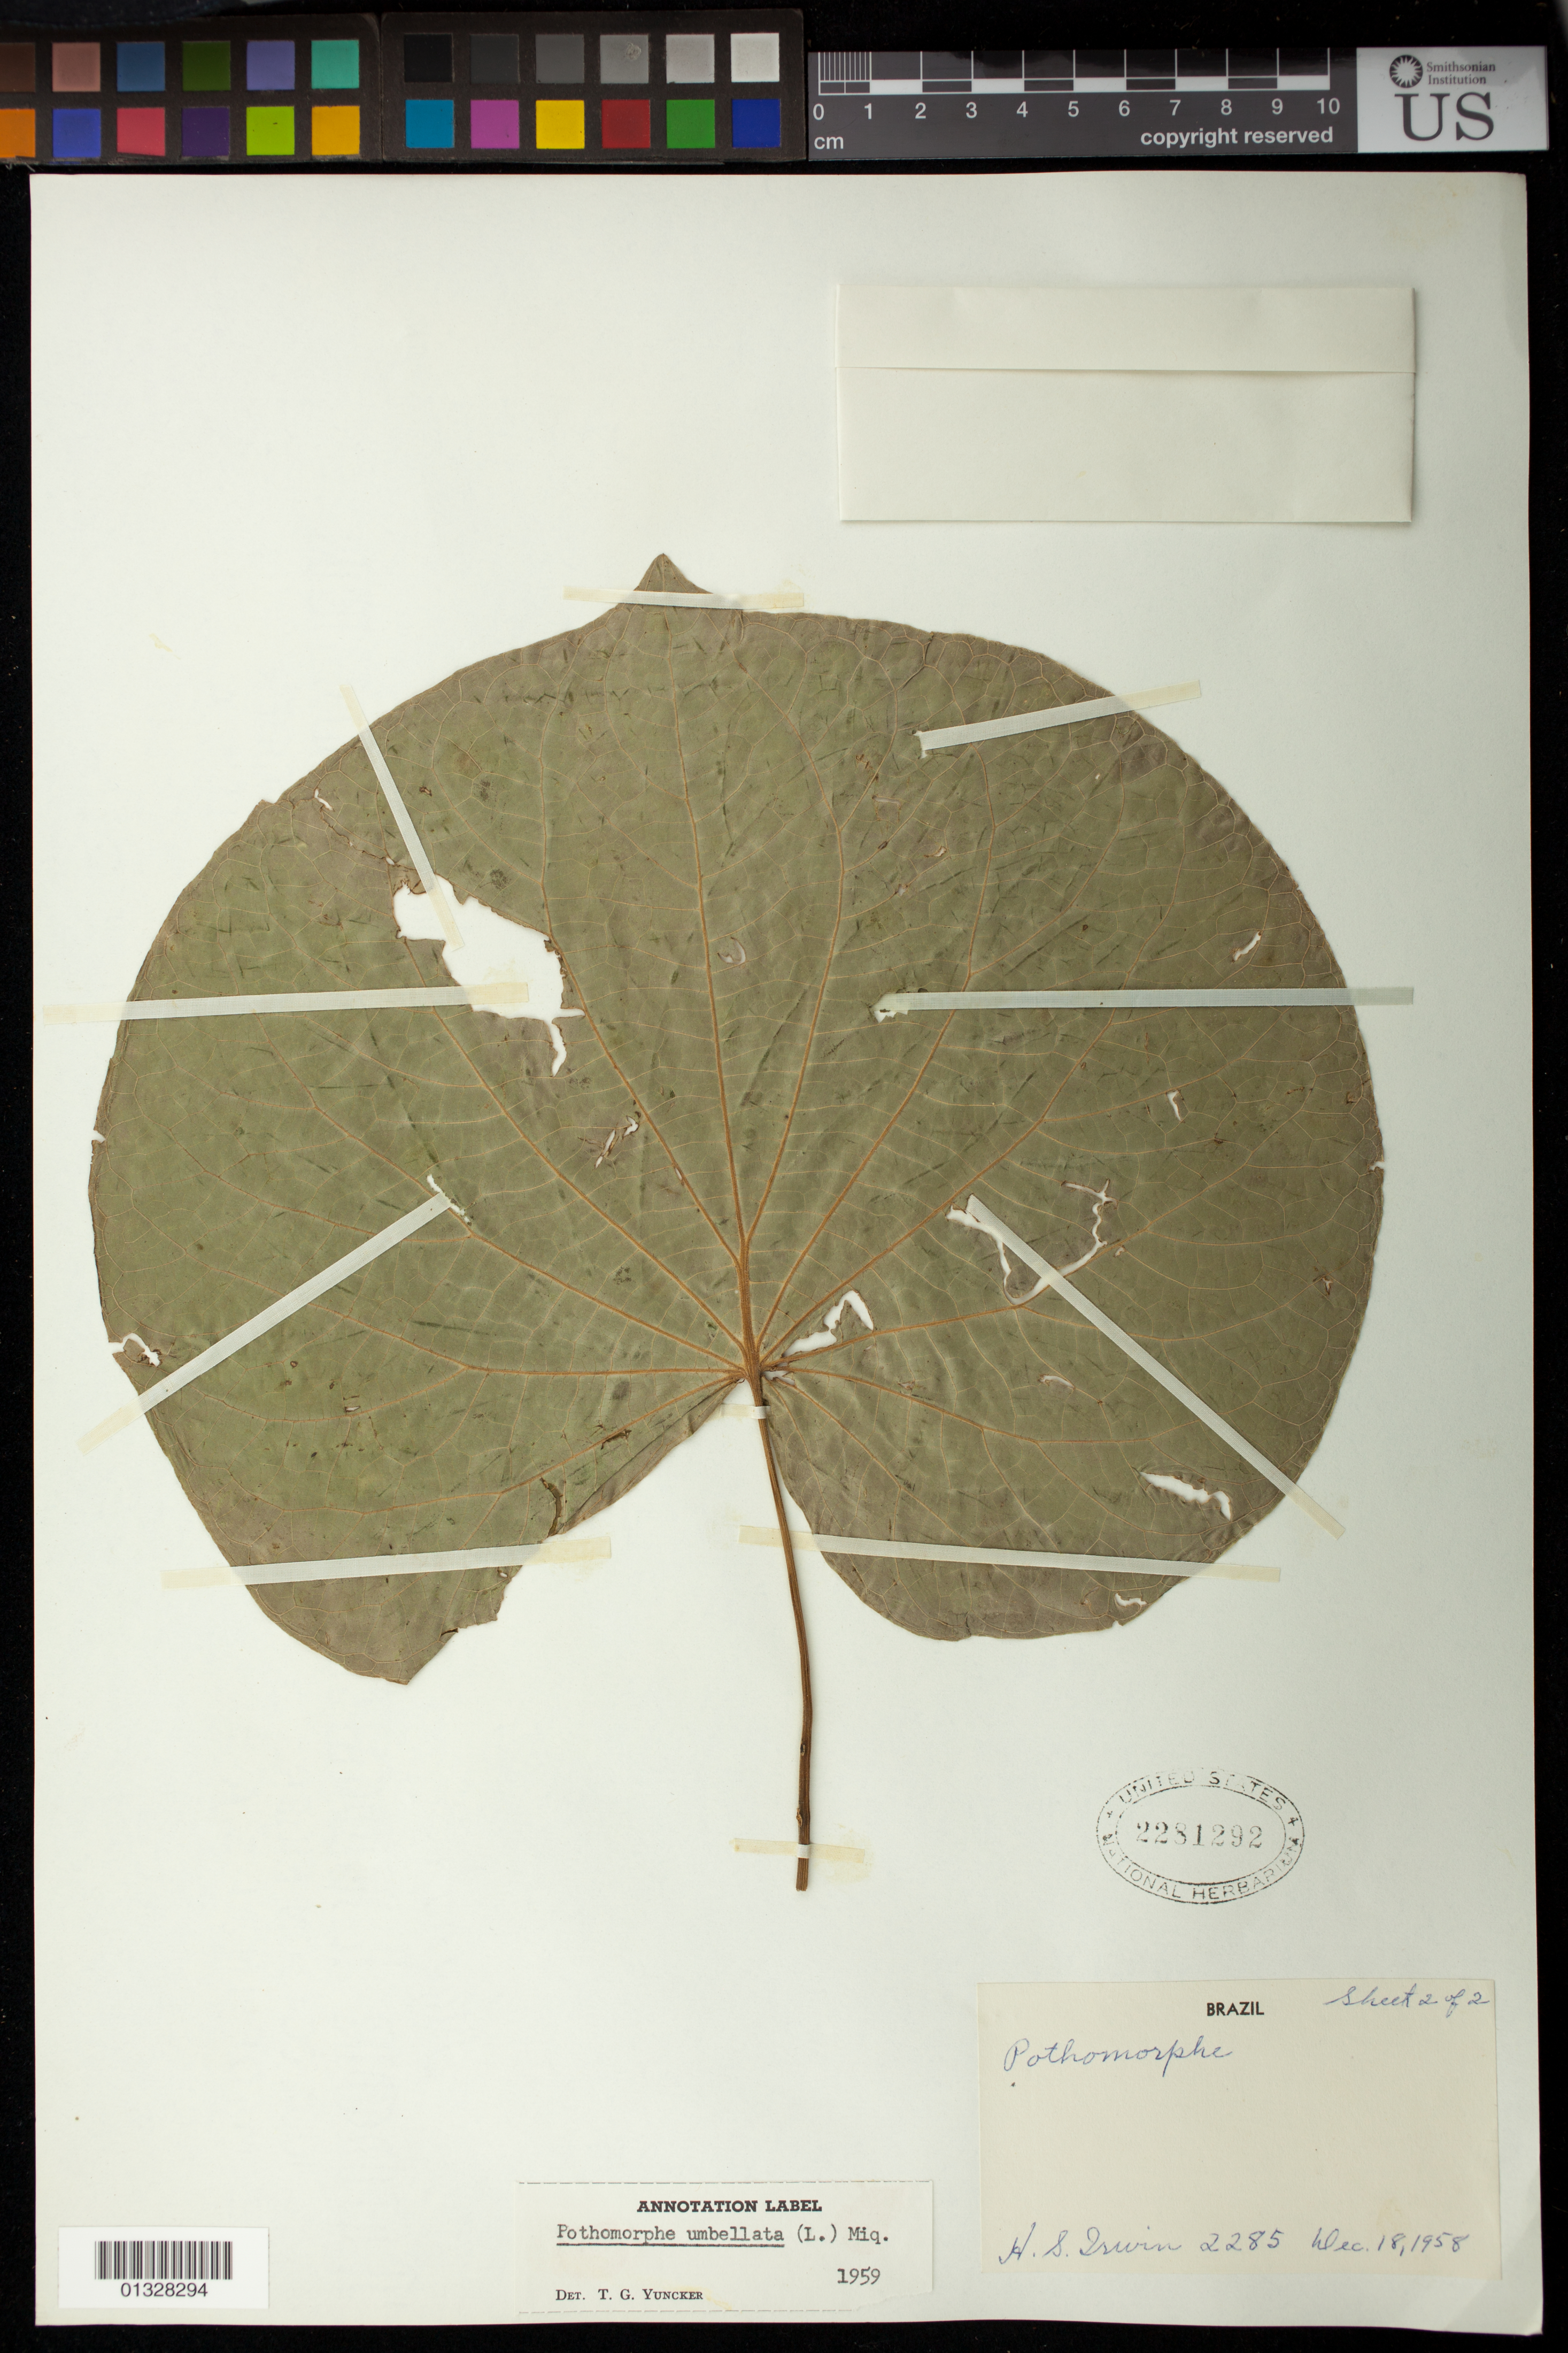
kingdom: Plantae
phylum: Tracheophyta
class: Magnoliopsida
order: Piperales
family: Piperaceae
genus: Piper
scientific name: Piper umbellatum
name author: L.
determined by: Strong, M. T., (US), Smithsonian Institution - National Museum of Natural History (UNITED STATES)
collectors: H. Irwin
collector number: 2285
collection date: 1958-12-18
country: Brazil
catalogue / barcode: US 2281292